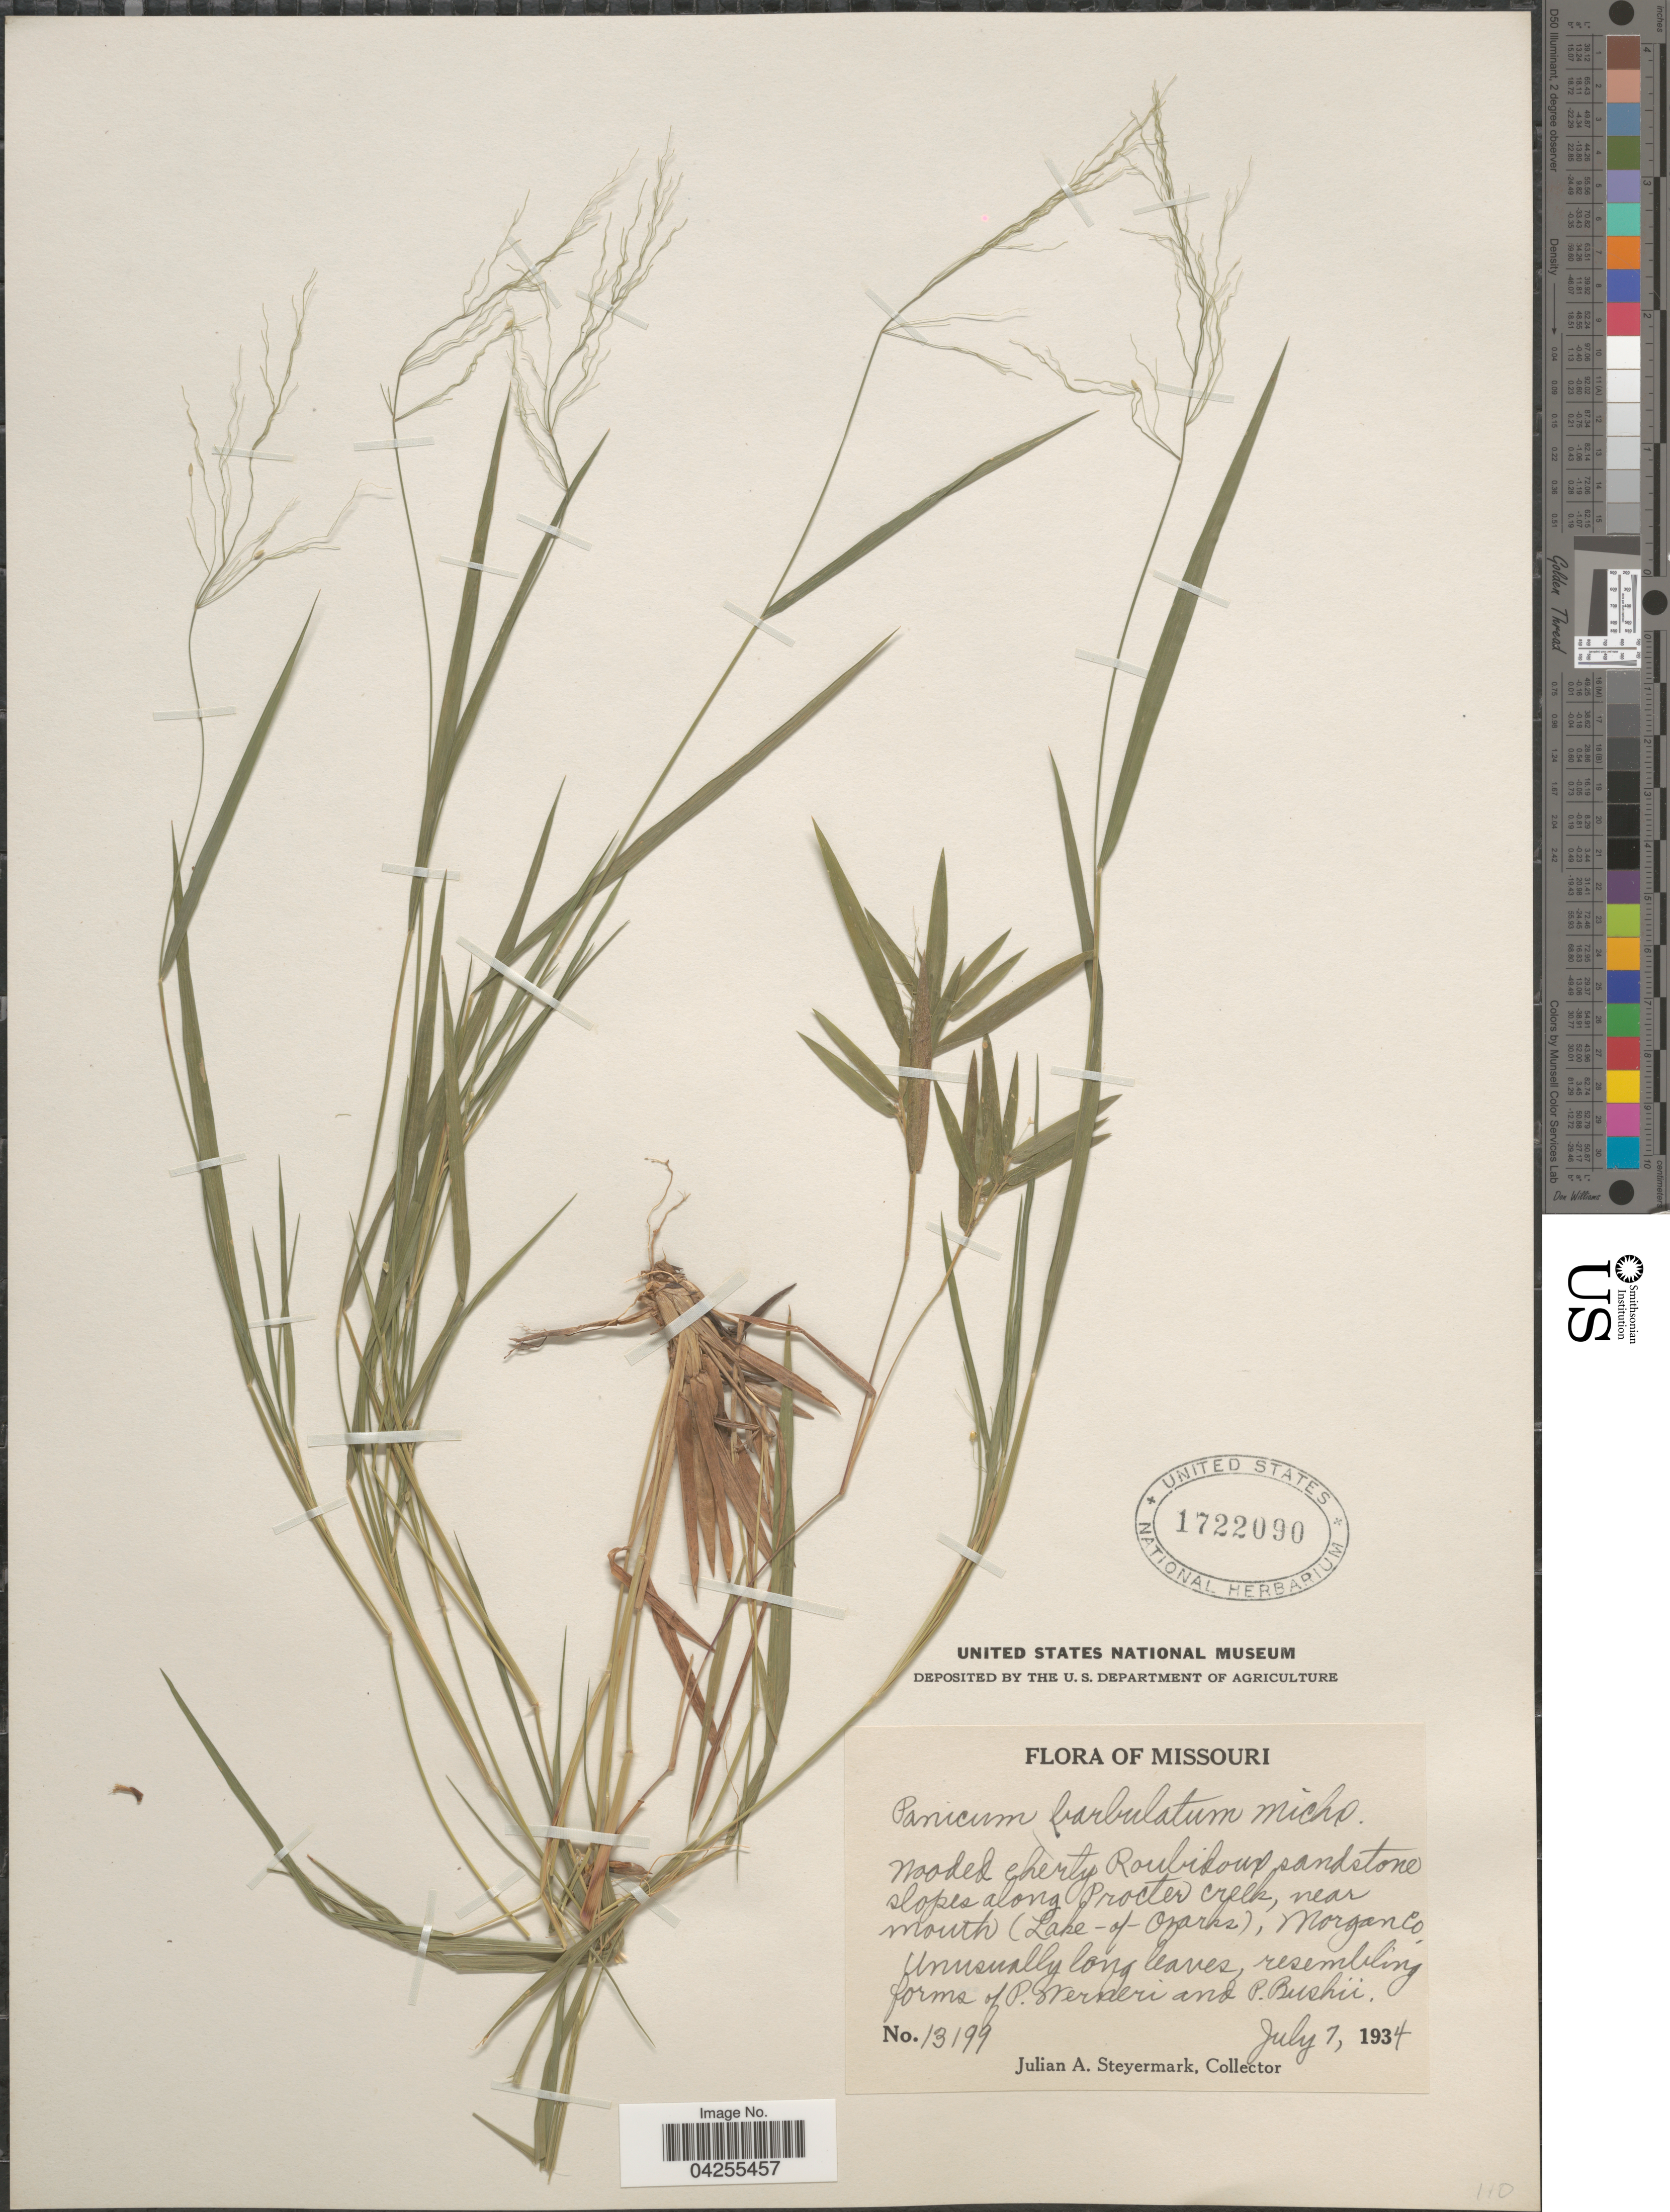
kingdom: Plantae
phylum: Tracheophyta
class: Liliopsida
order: Poales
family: Poaceae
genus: Dichanthelium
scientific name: Dichanthelium dichotomum var. dichotomum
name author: (L.) Gould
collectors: J. Steyermark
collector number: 13199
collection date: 1934-07-07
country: United States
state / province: Missouri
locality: Wooded cherty Roubidoux sandstone slopes along Procter creek, near Mouth (Lake-of-Orarkas), Morgan Co.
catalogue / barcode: US 1722090